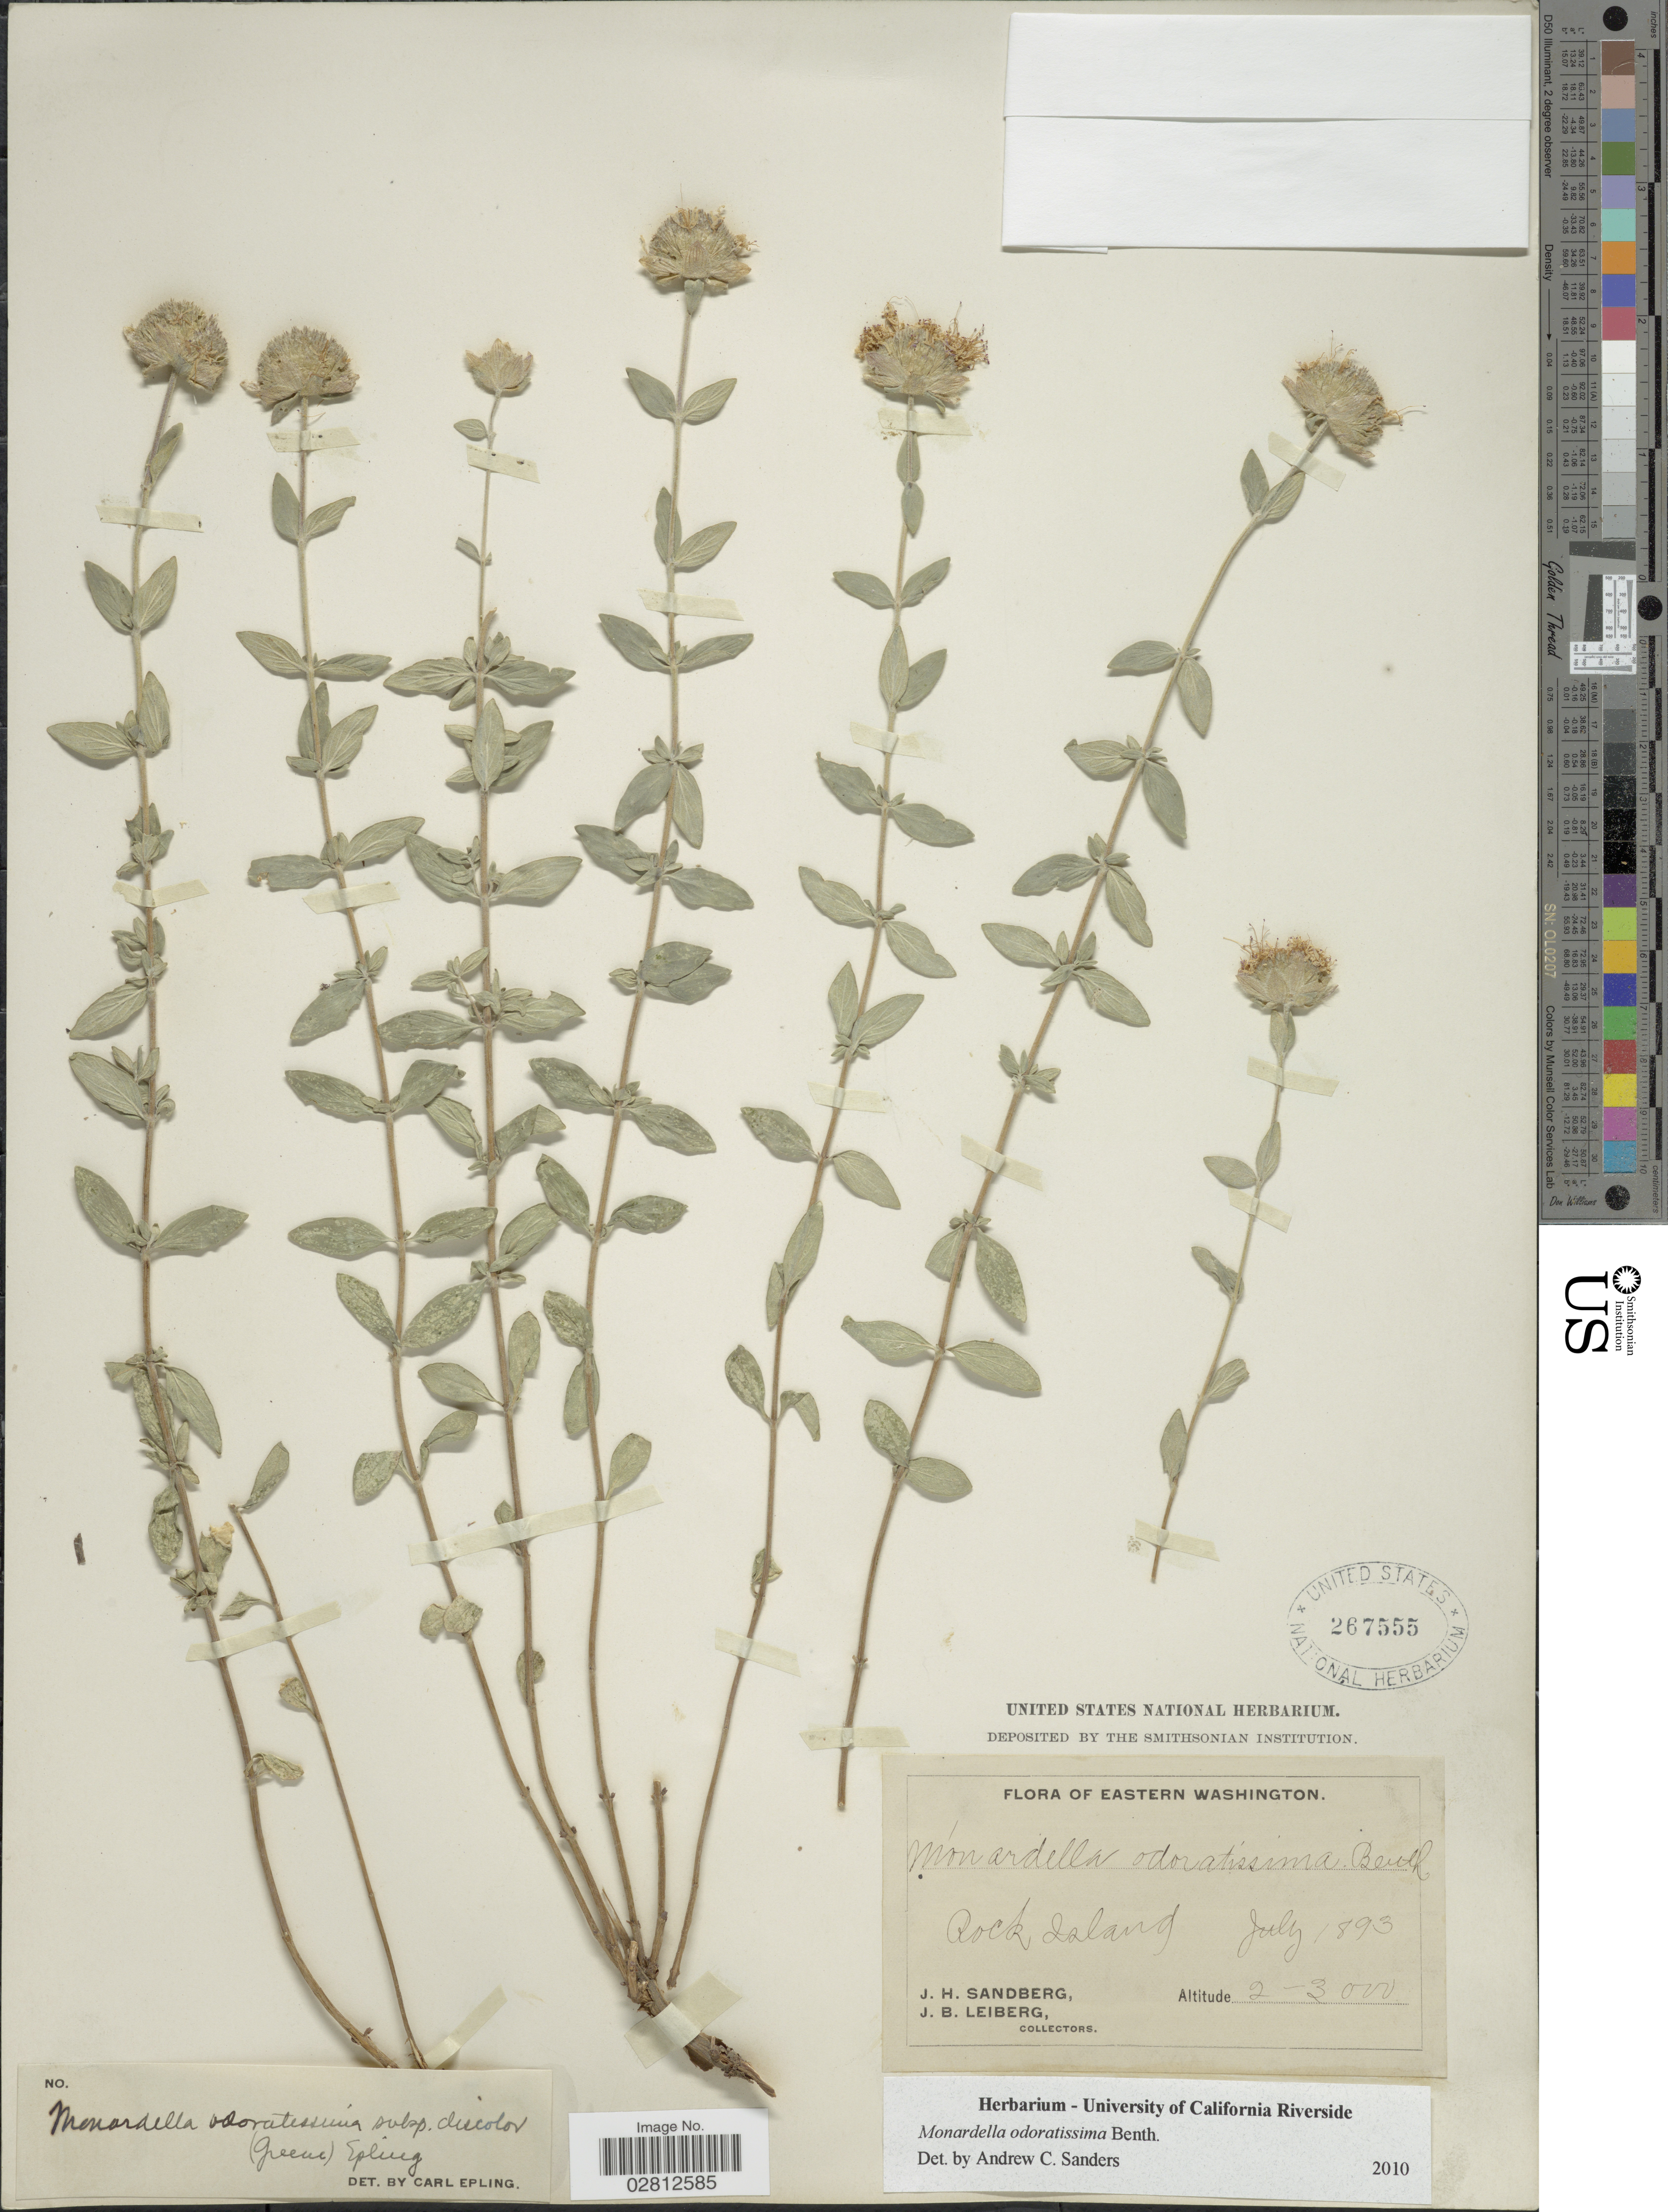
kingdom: Plantae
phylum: Tracheophyta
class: Magnoliopsida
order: Lamiales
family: Lamiaceae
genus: Monardella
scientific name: Monardella odoratissima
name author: Benth.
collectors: J. H. Sandberg & J. B. Leiberg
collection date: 1893-07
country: United States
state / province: Washington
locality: Eastern Washington, Rock Island.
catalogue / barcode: US 267555